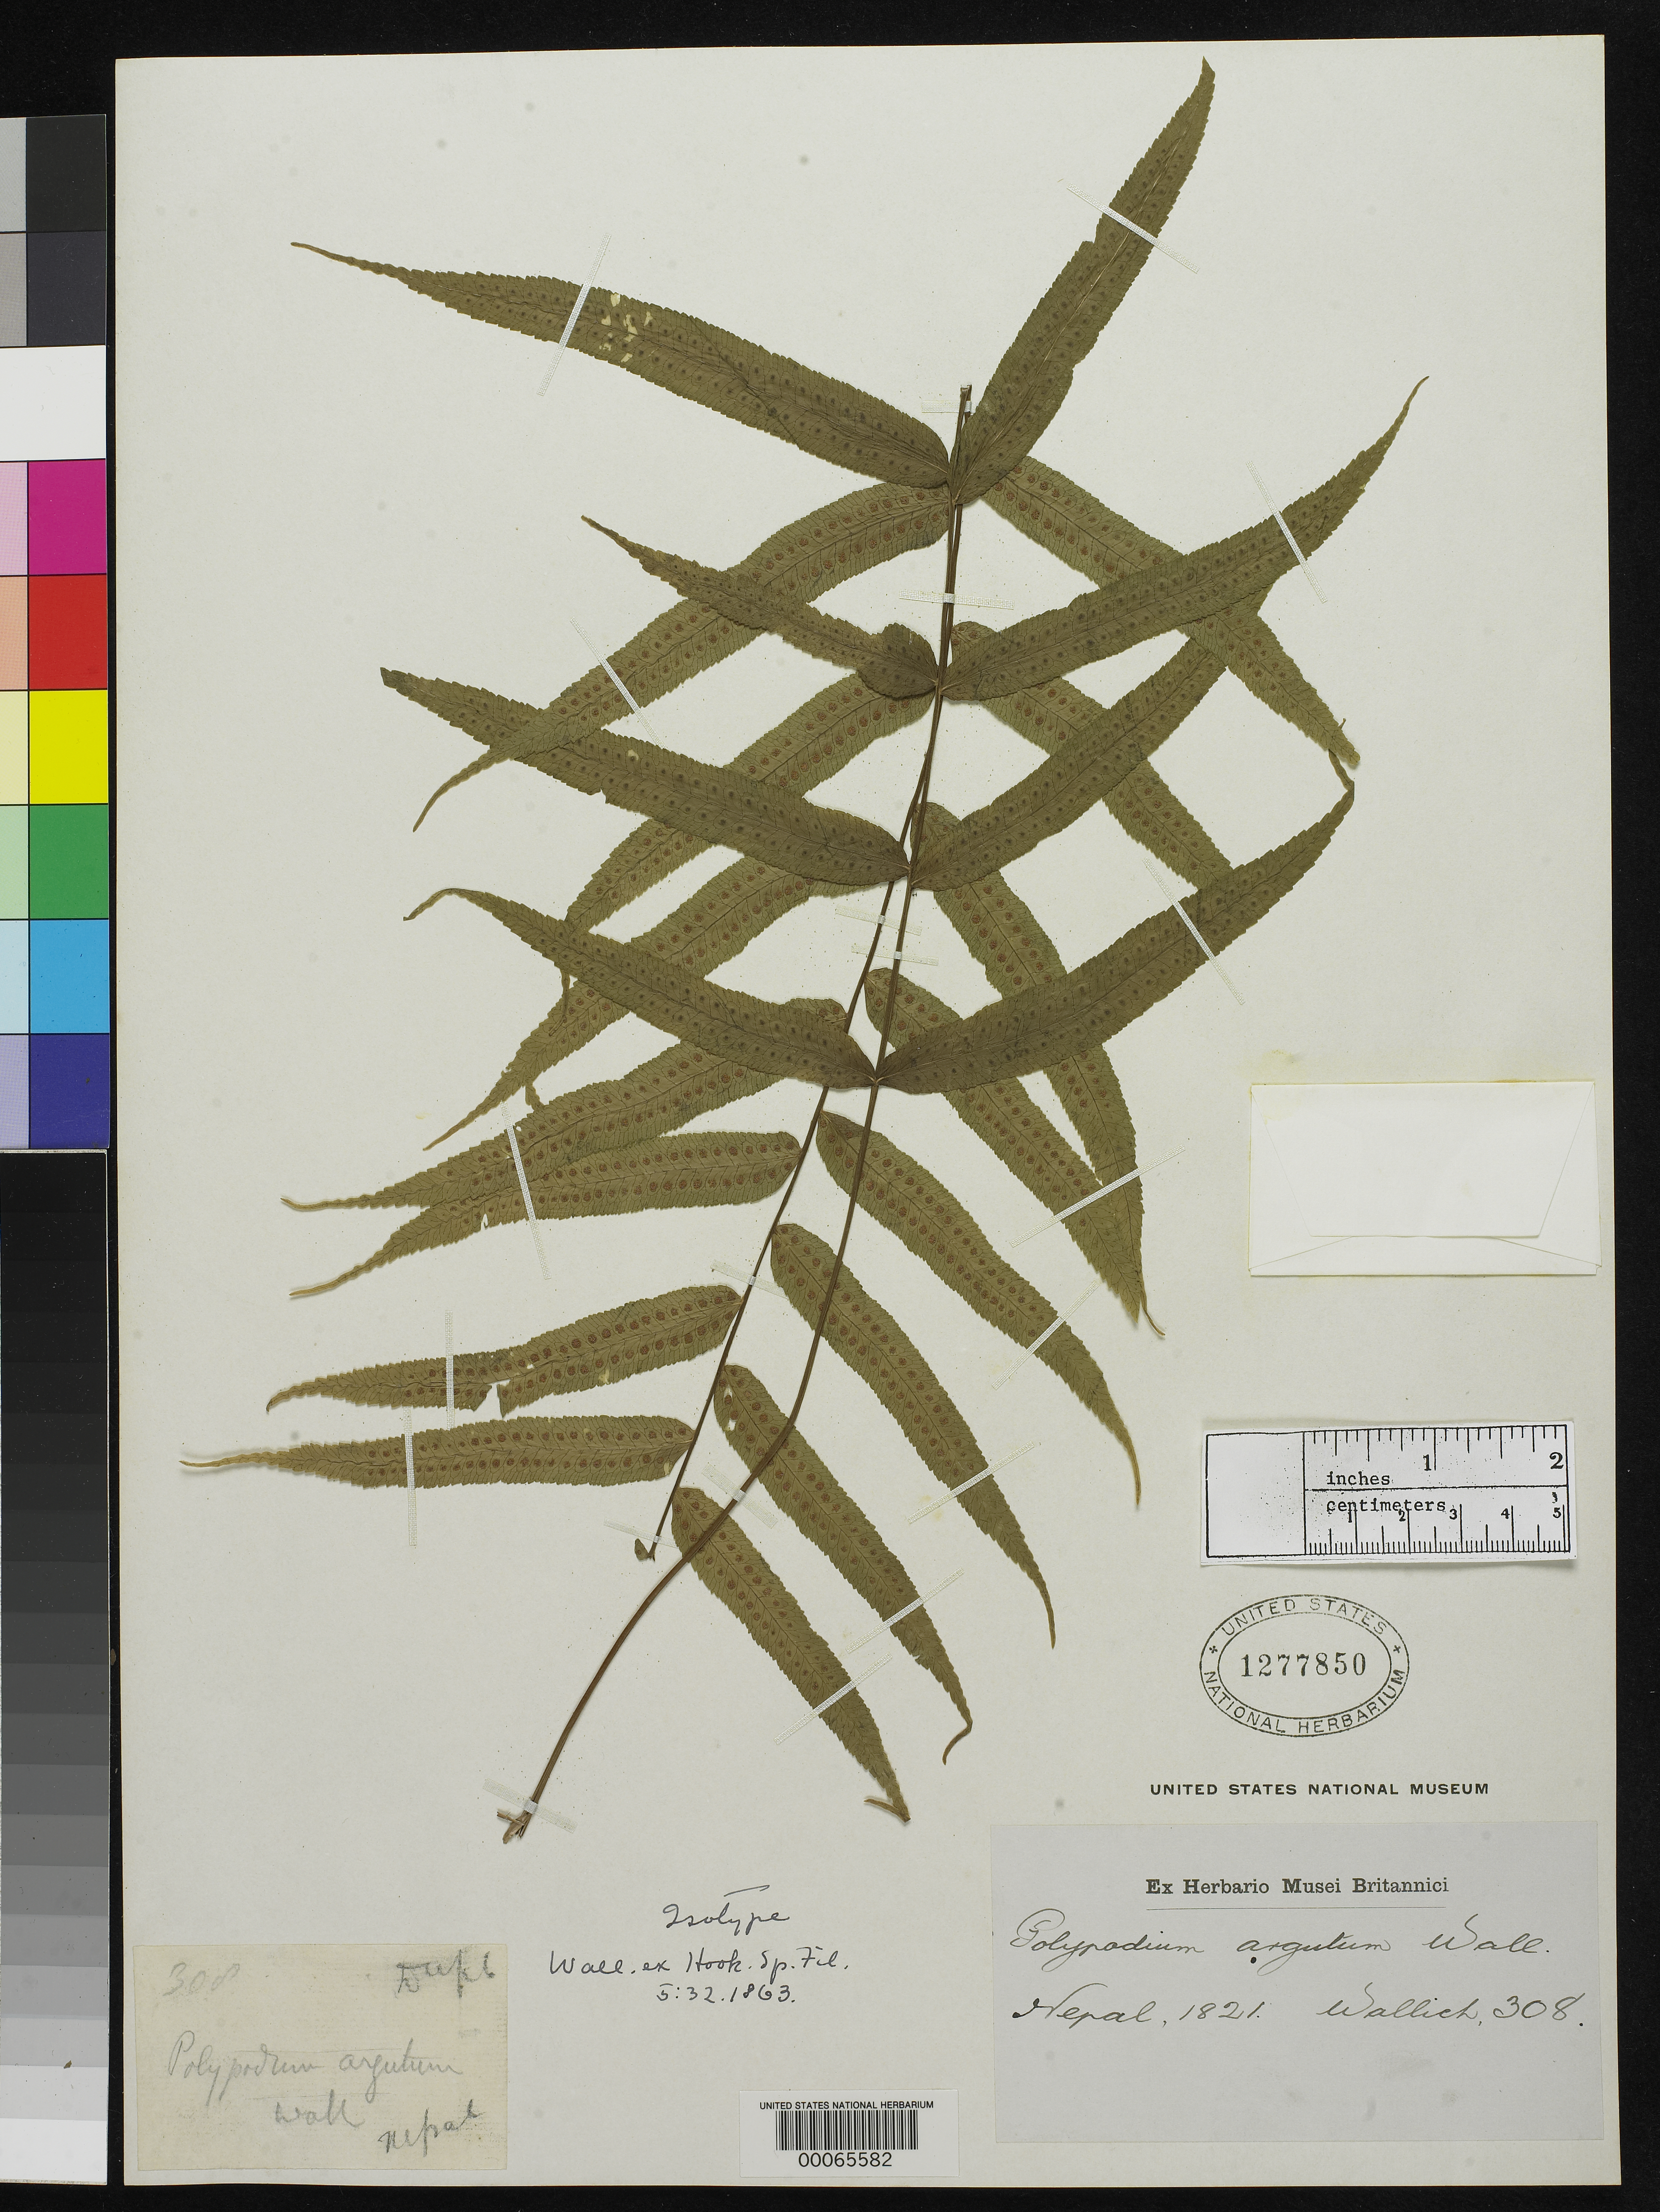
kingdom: Plantae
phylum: Tracheophyta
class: Polypodiopsida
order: Polypodiales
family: Polypodiaceae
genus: Polypodium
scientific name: Polypodium argutum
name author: Wall. ex Hook.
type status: Type Collection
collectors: N. Wallich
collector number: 308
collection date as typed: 1821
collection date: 1821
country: Nepal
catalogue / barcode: US 1277850